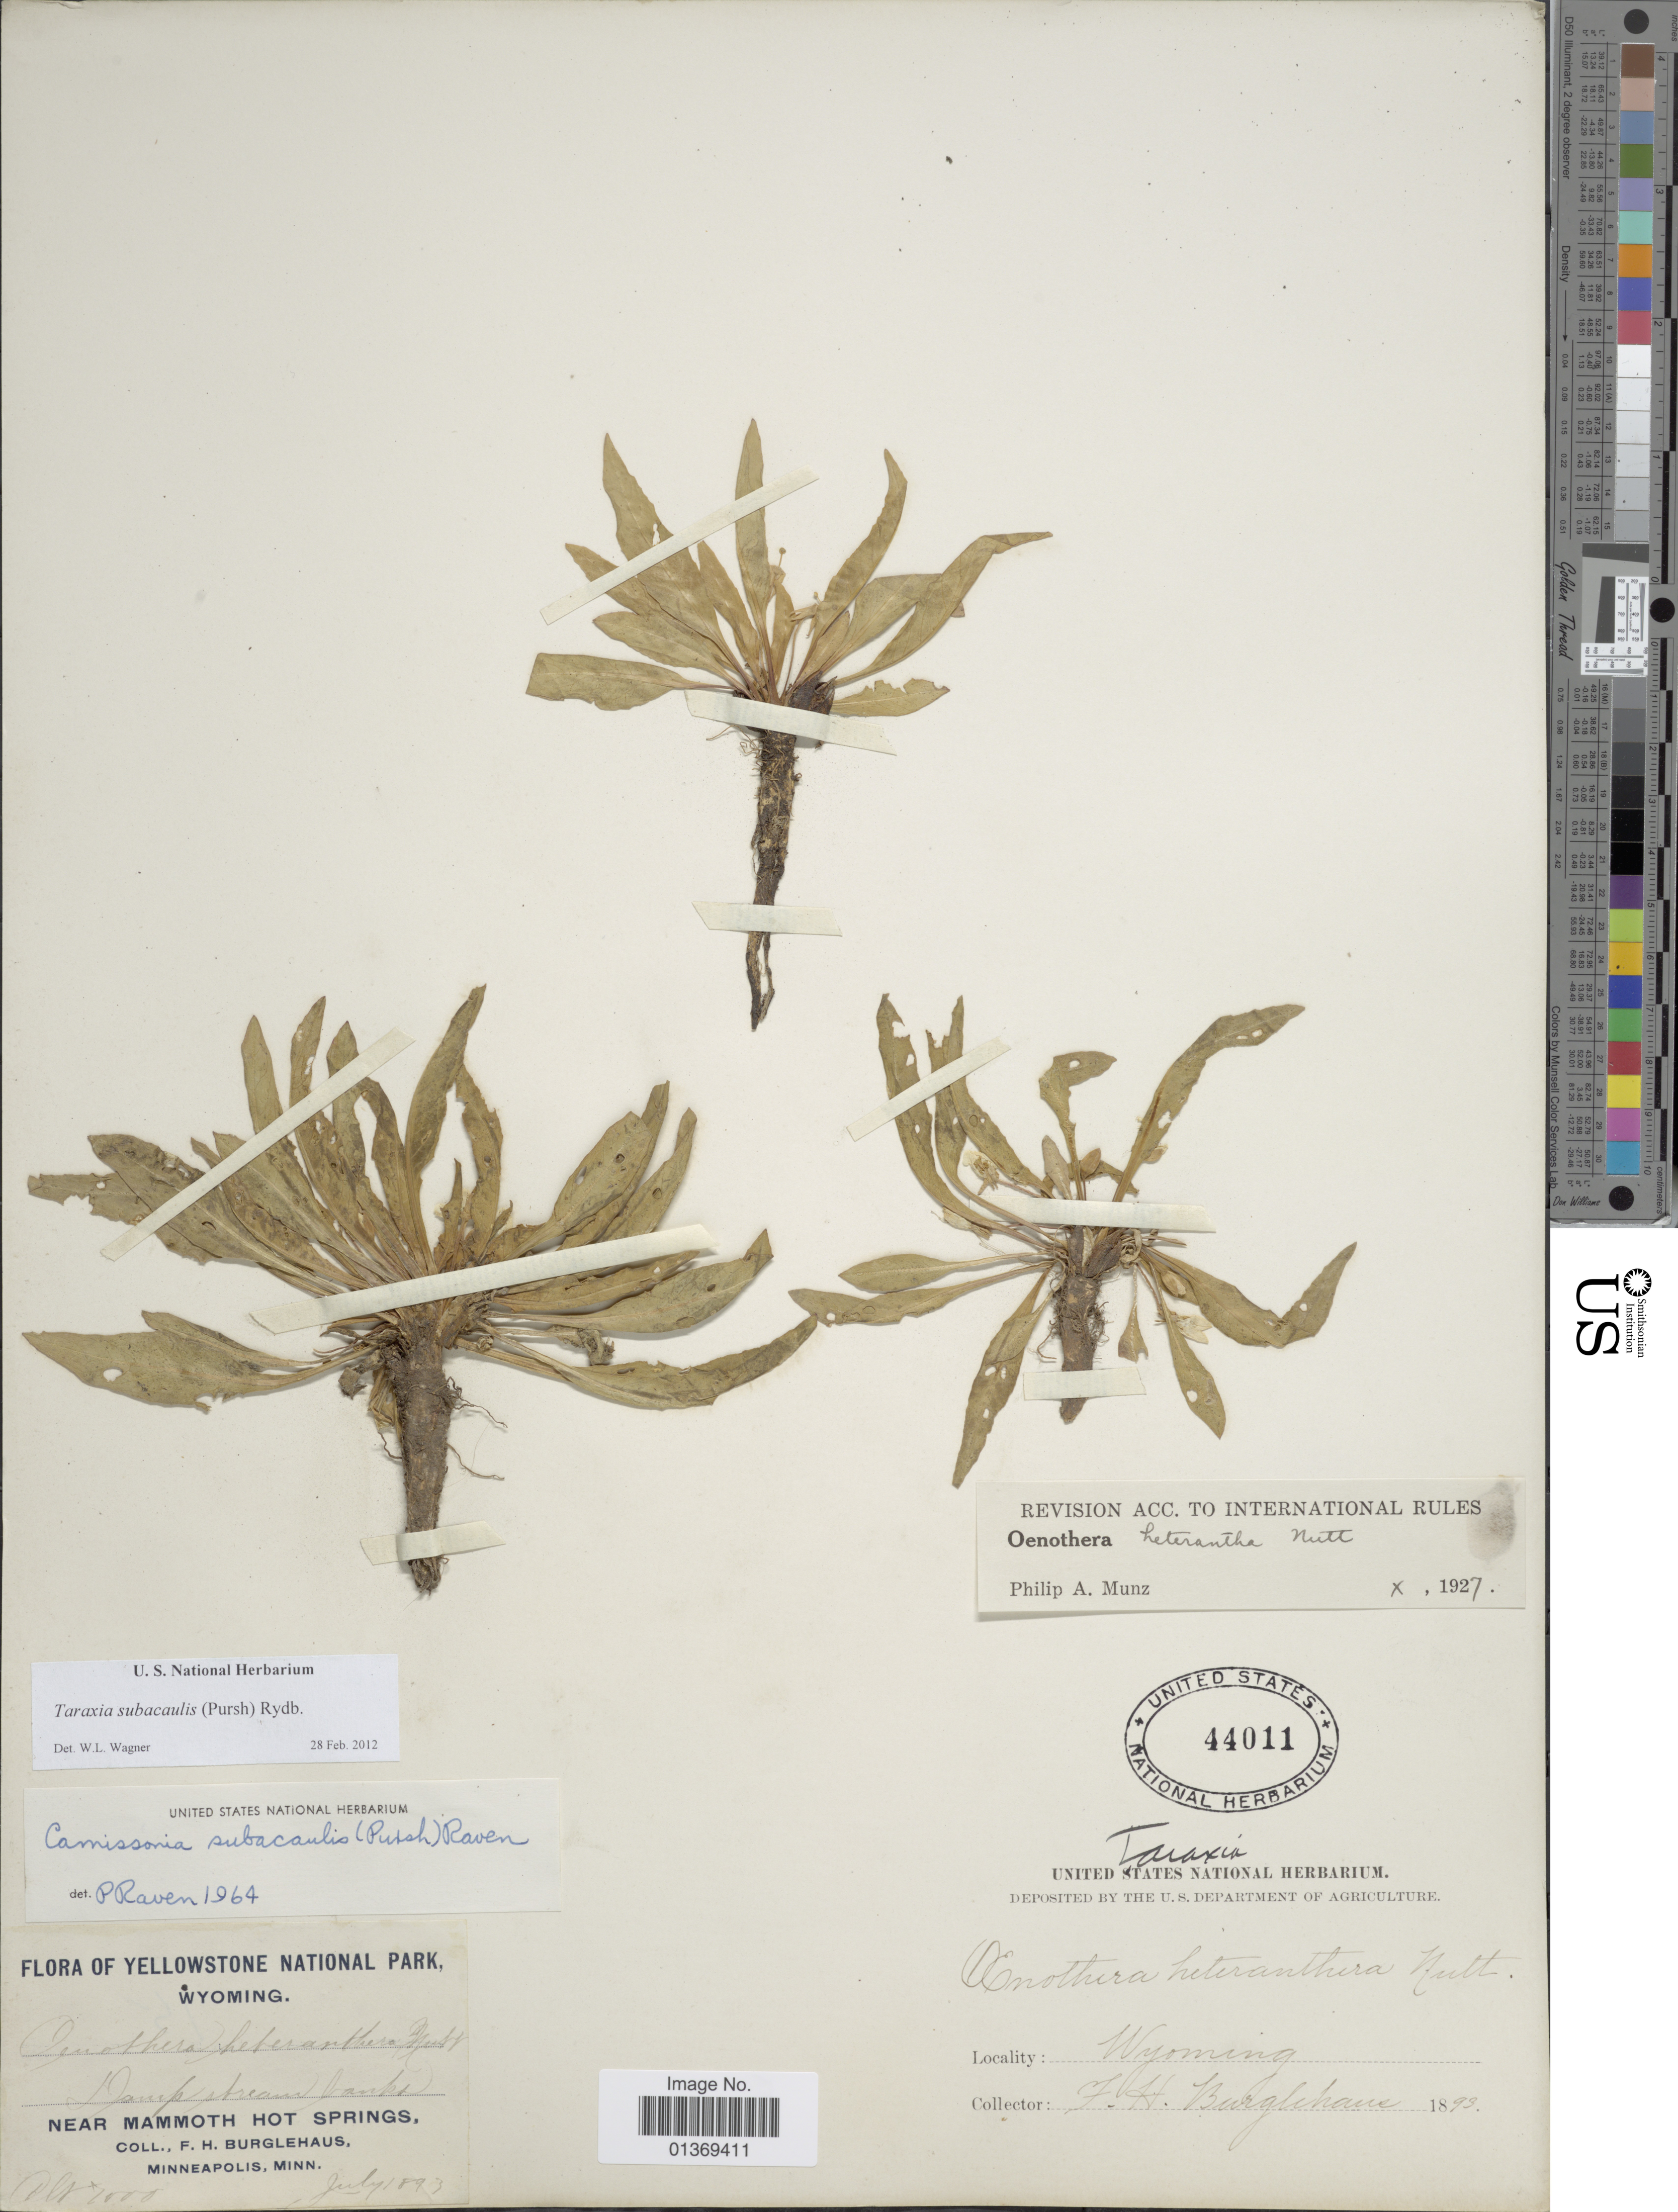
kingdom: Plantae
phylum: Tracheophyta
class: Magnoliopsida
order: Myrtales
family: Onagraceae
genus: Taraxia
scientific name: Taraxia subacaulis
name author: (Pursh) Rydb.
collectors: F. Burglehaus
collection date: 1893-07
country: United States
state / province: Wyoming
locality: Yellowstone National Park, Damp stream banks, near Mammoth Hot Springs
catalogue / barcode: US 44011